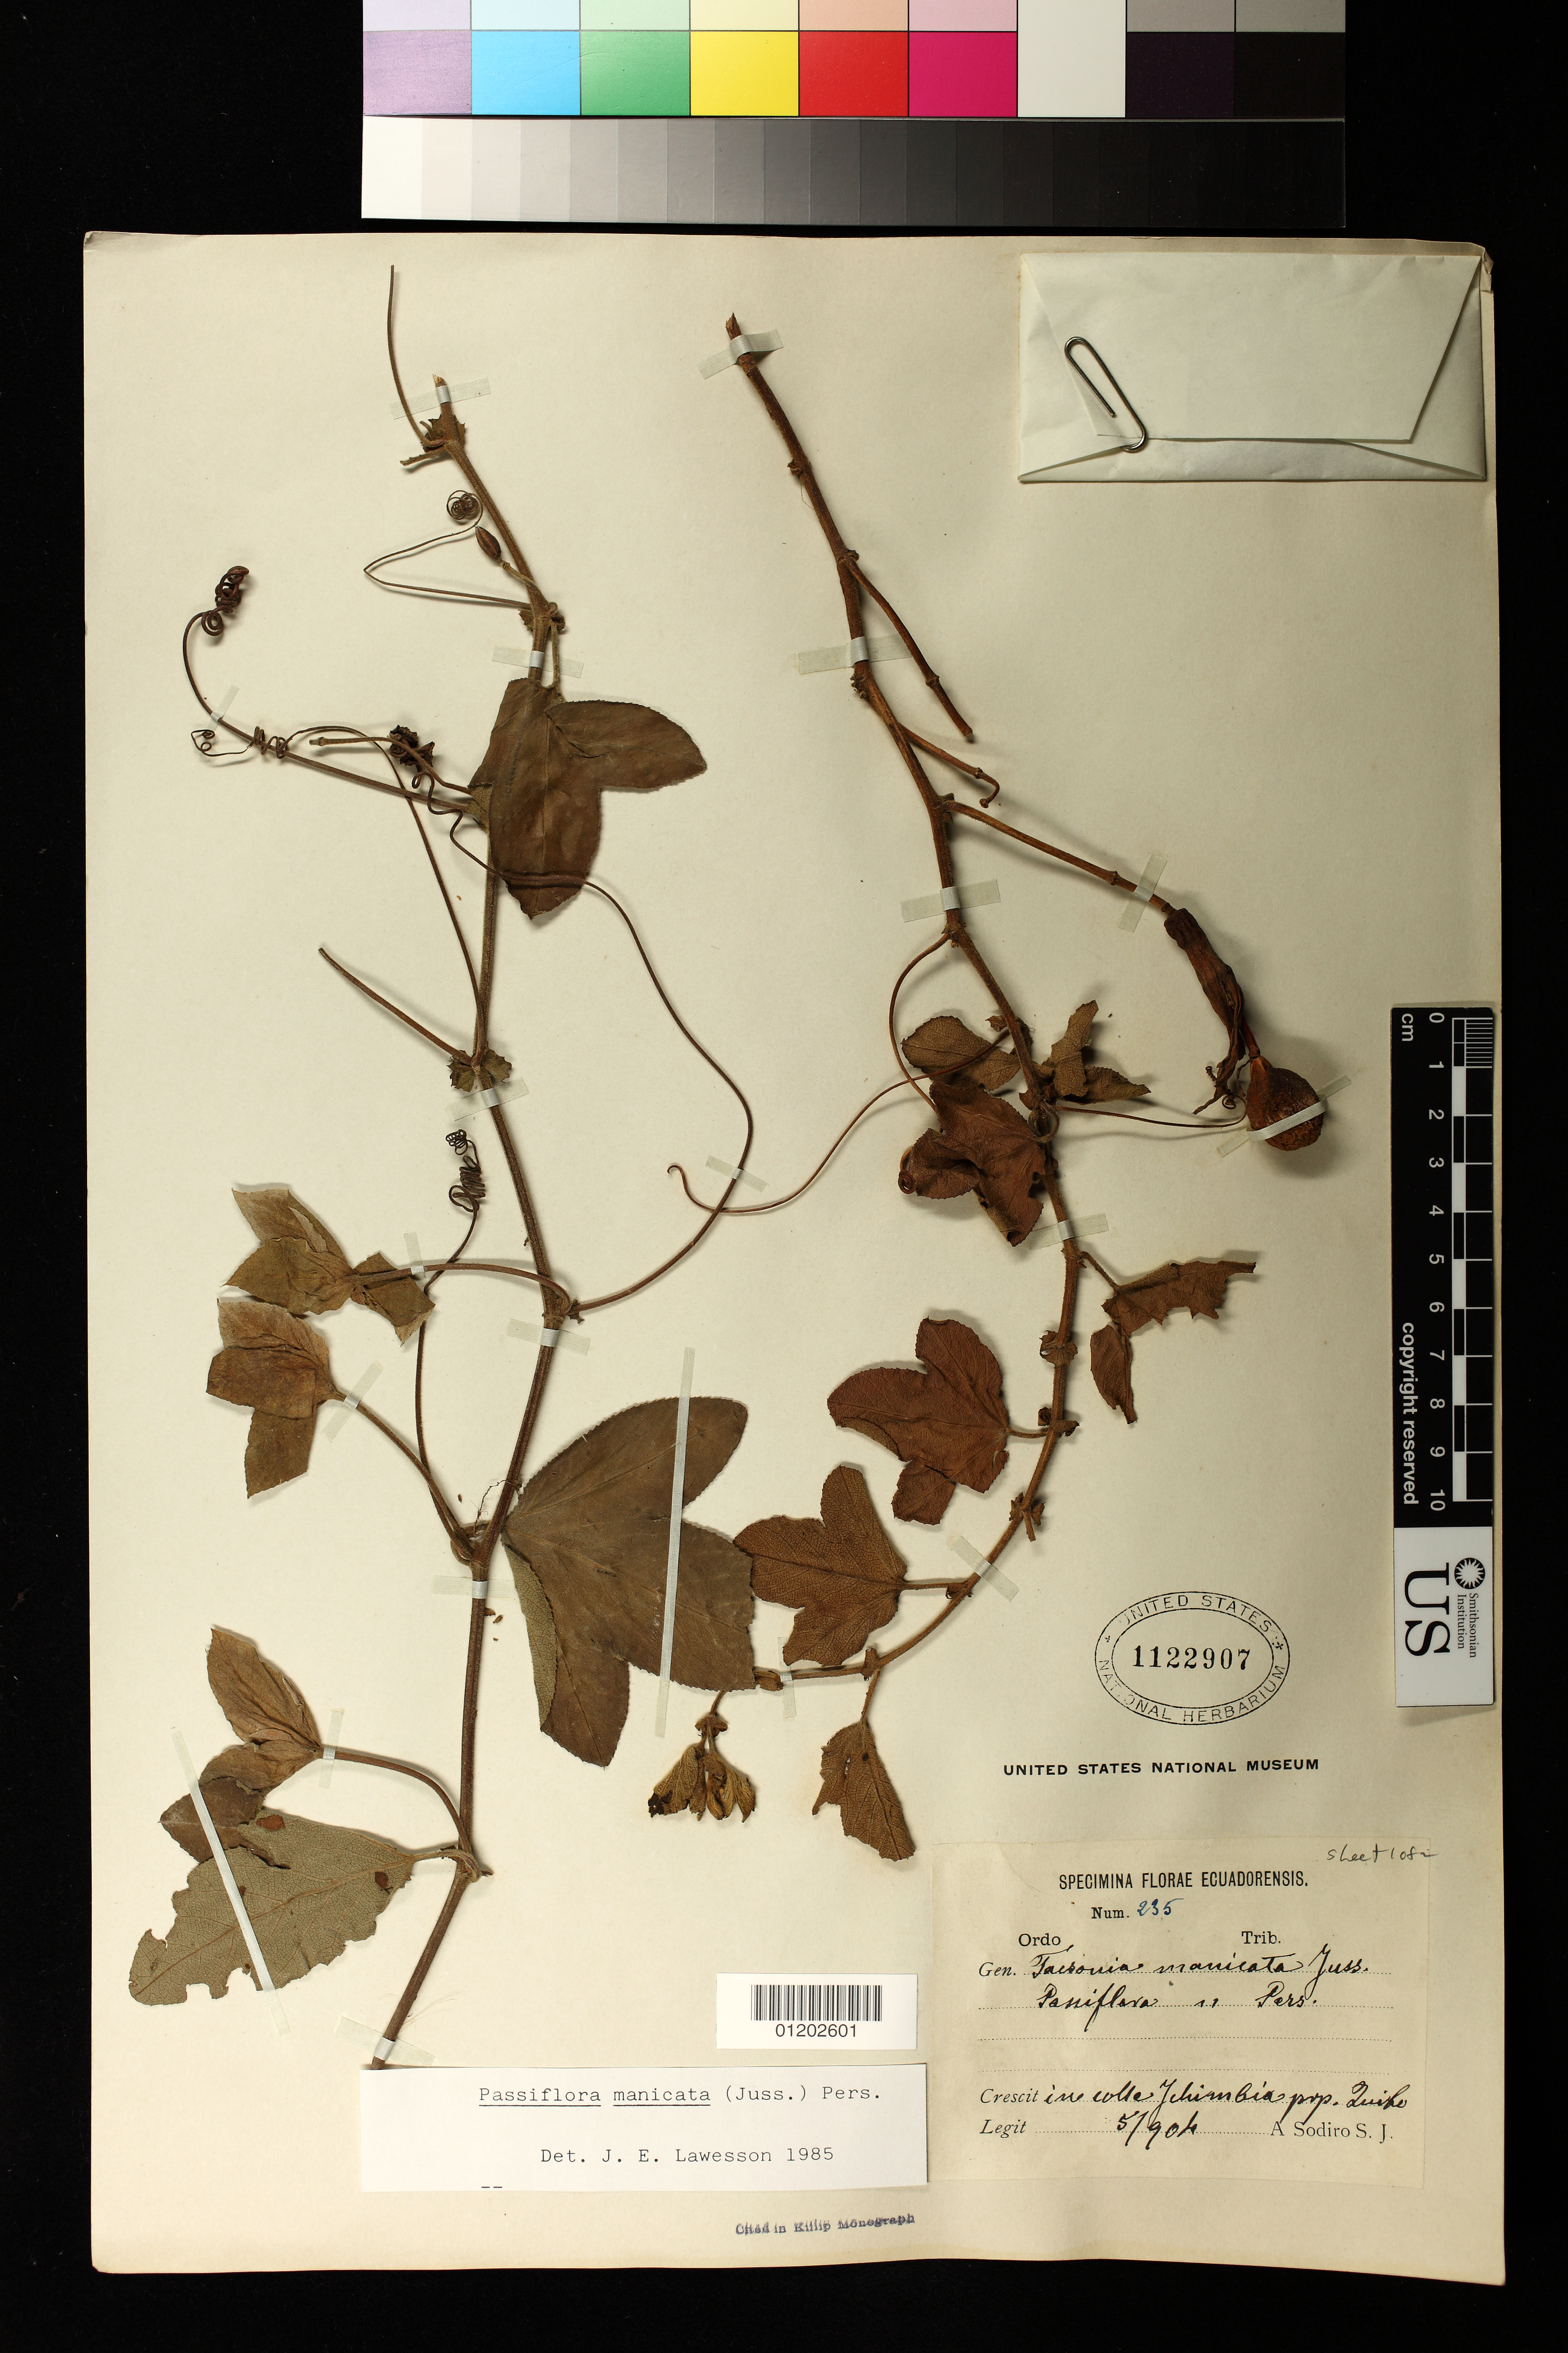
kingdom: Plantae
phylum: Tracheophyta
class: Magnoliopsida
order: Malpighiales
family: Passifloraceae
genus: Passiflora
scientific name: Passiflora manicata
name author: (Juss.) Pers.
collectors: A. Sodiro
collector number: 235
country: Ecuador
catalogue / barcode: US 1122907